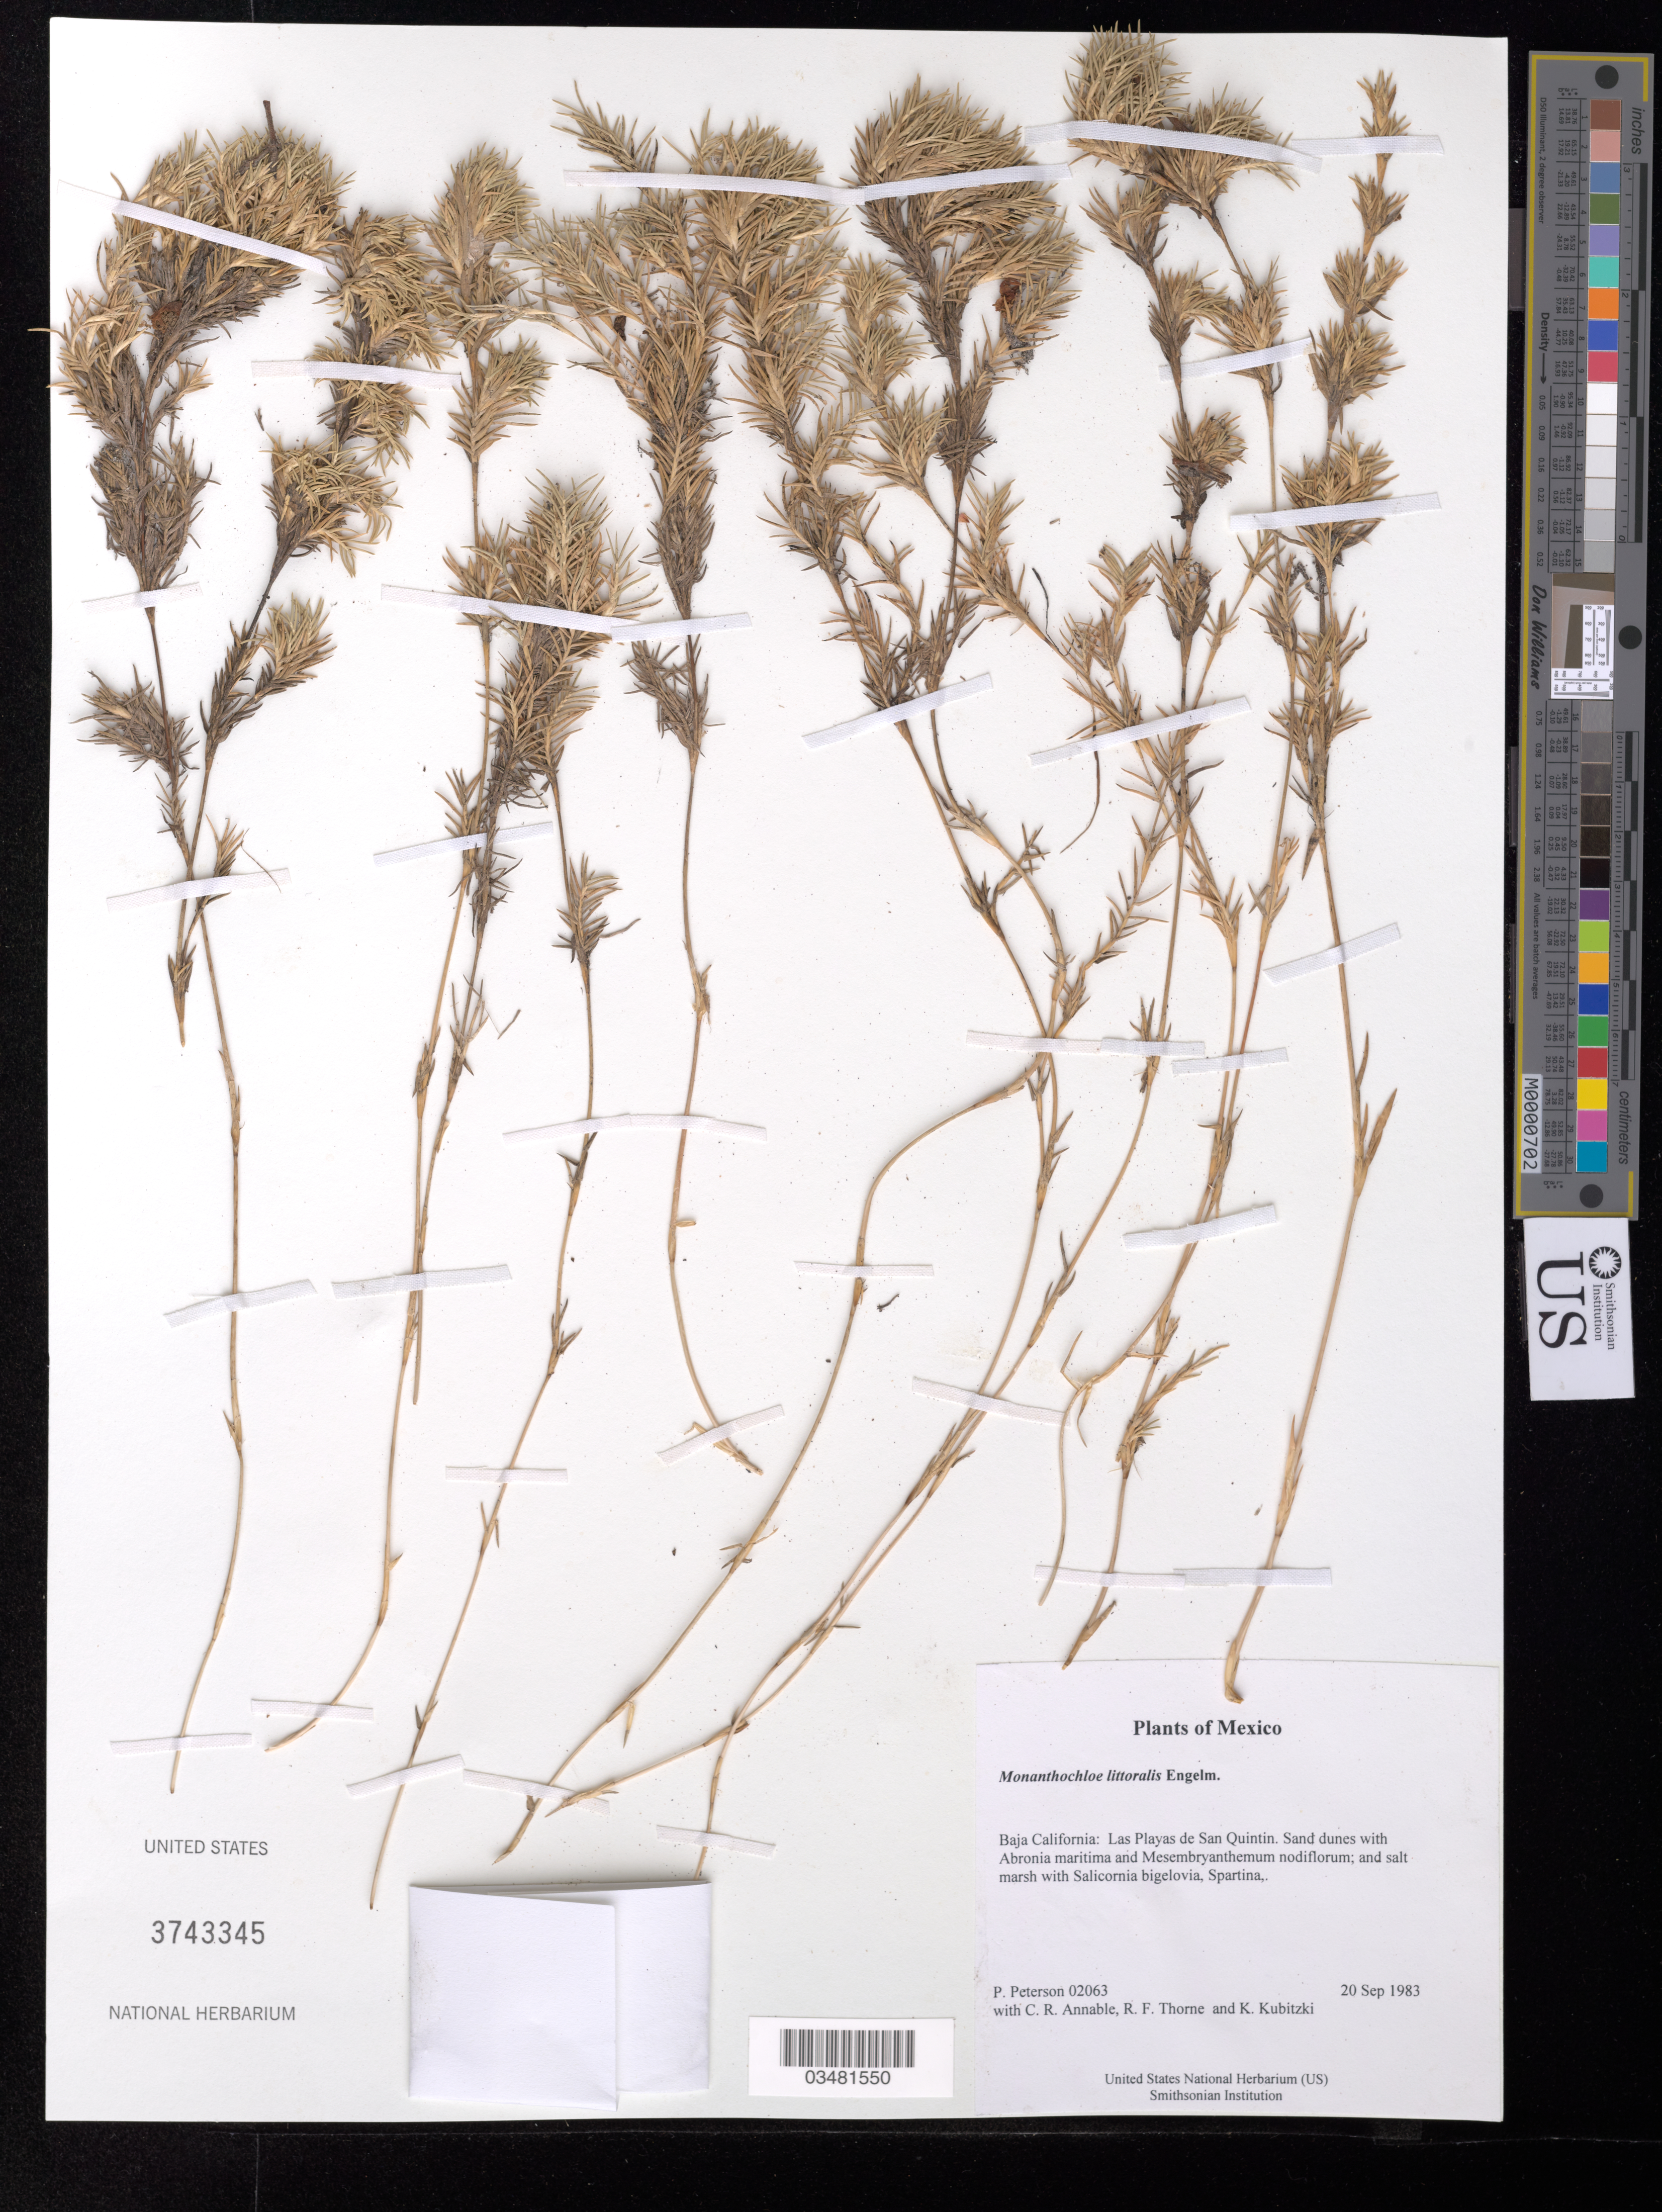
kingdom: Plantae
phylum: Tracheophyta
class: Liliopsida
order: Poales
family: Poaceae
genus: Monanthochloe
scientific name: Monanthochloe littoralis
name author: Engelm.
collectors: P. M. Peterson, C. R. Annable, R. F. Thorne & K. Kubitzki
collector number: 02063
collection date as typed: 20 Sep 1983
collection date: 1983-09-20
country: Mexico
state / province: Baja California Norte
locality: Las Playas de San Quintin.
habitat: Sand dunes with Abronia maritima and Mesembryanthemum nodiflorum; and salt marsh with Salicornia bigelovia, Spartina,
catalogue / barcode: US 3743345